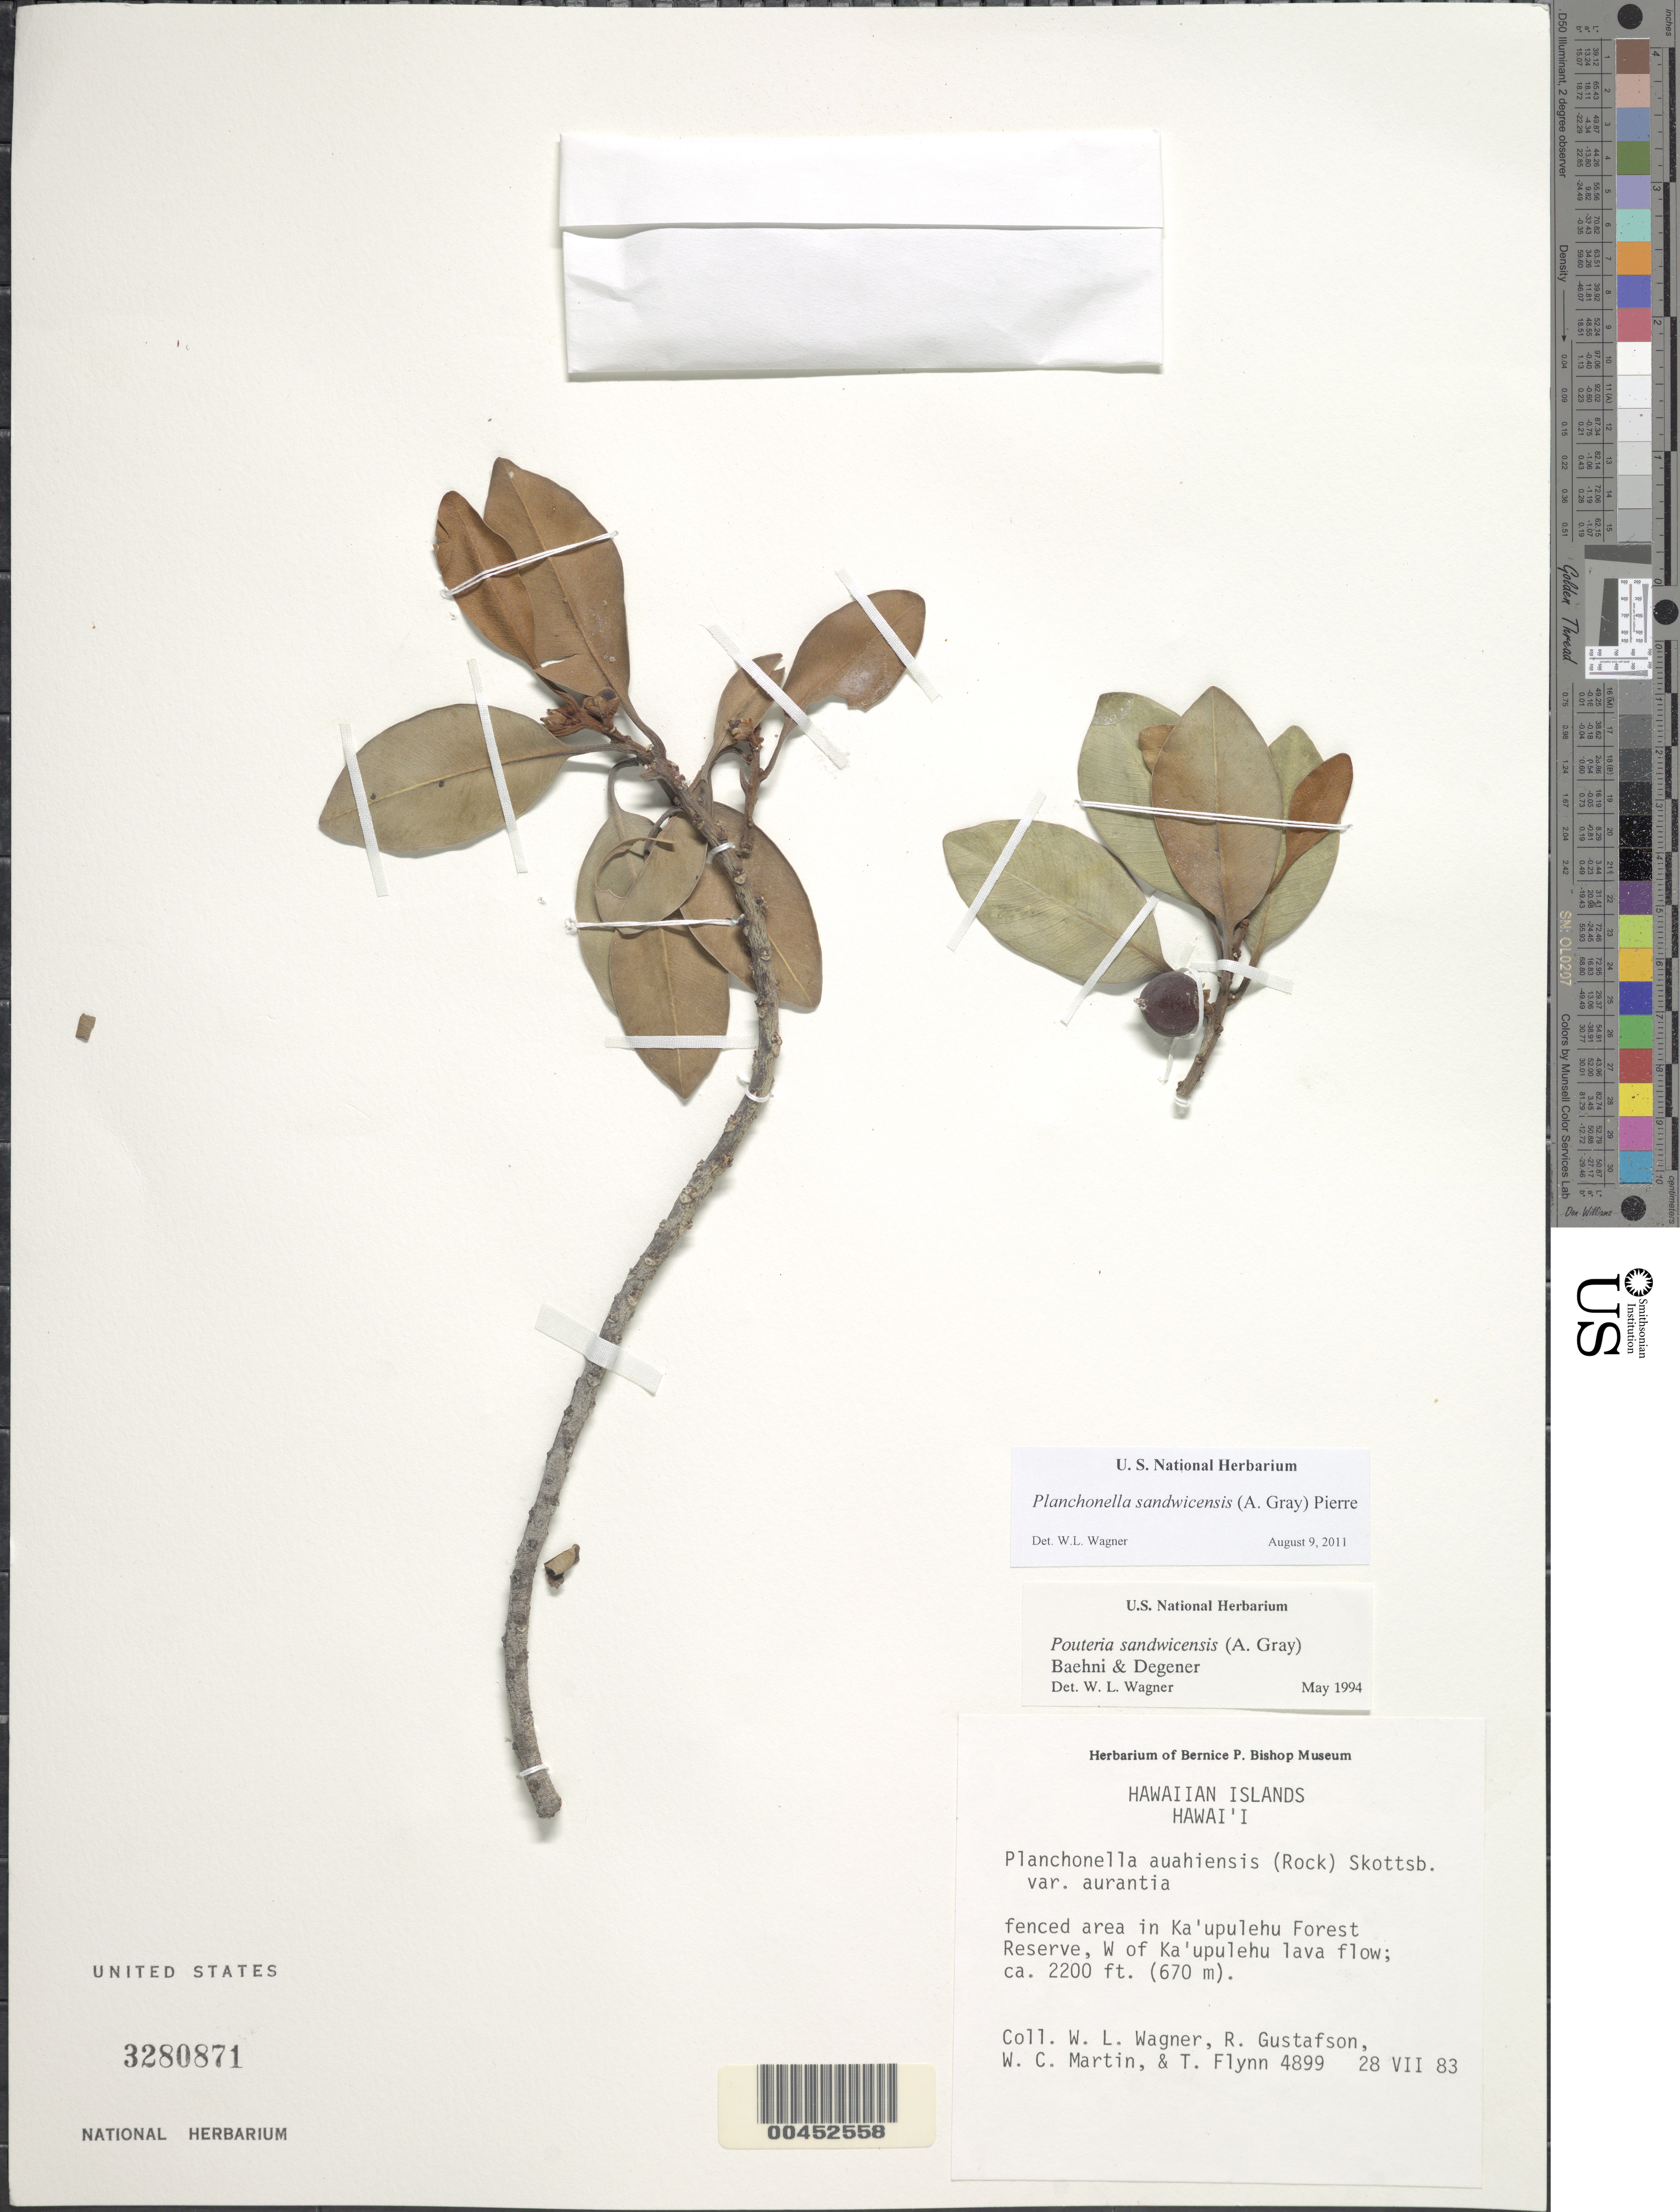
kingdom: Plantae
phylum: Tracheophyta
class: Magnoliopsida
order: Ericales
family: Sapotaceae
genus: Planchonella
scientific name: Planchonella spathulata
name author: (Hillebr.) Pierre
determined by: Wagner, W. L., (BOT), Smithsonian Institution - National Museum of Natural History (UNITED STATES)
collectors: W. L. Wagner, R. Gustafson, W. C. Martin & T. W. Flynn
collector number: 4899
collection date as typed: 28 Jul 1983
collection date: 1983-07-28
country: United States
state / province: Hawaii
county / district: Hawaii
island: Hawaii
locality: In Ka'upulehu Forest Reserve, W of Ka'upulehu lava flow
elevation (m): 670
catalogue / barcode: US 3280871